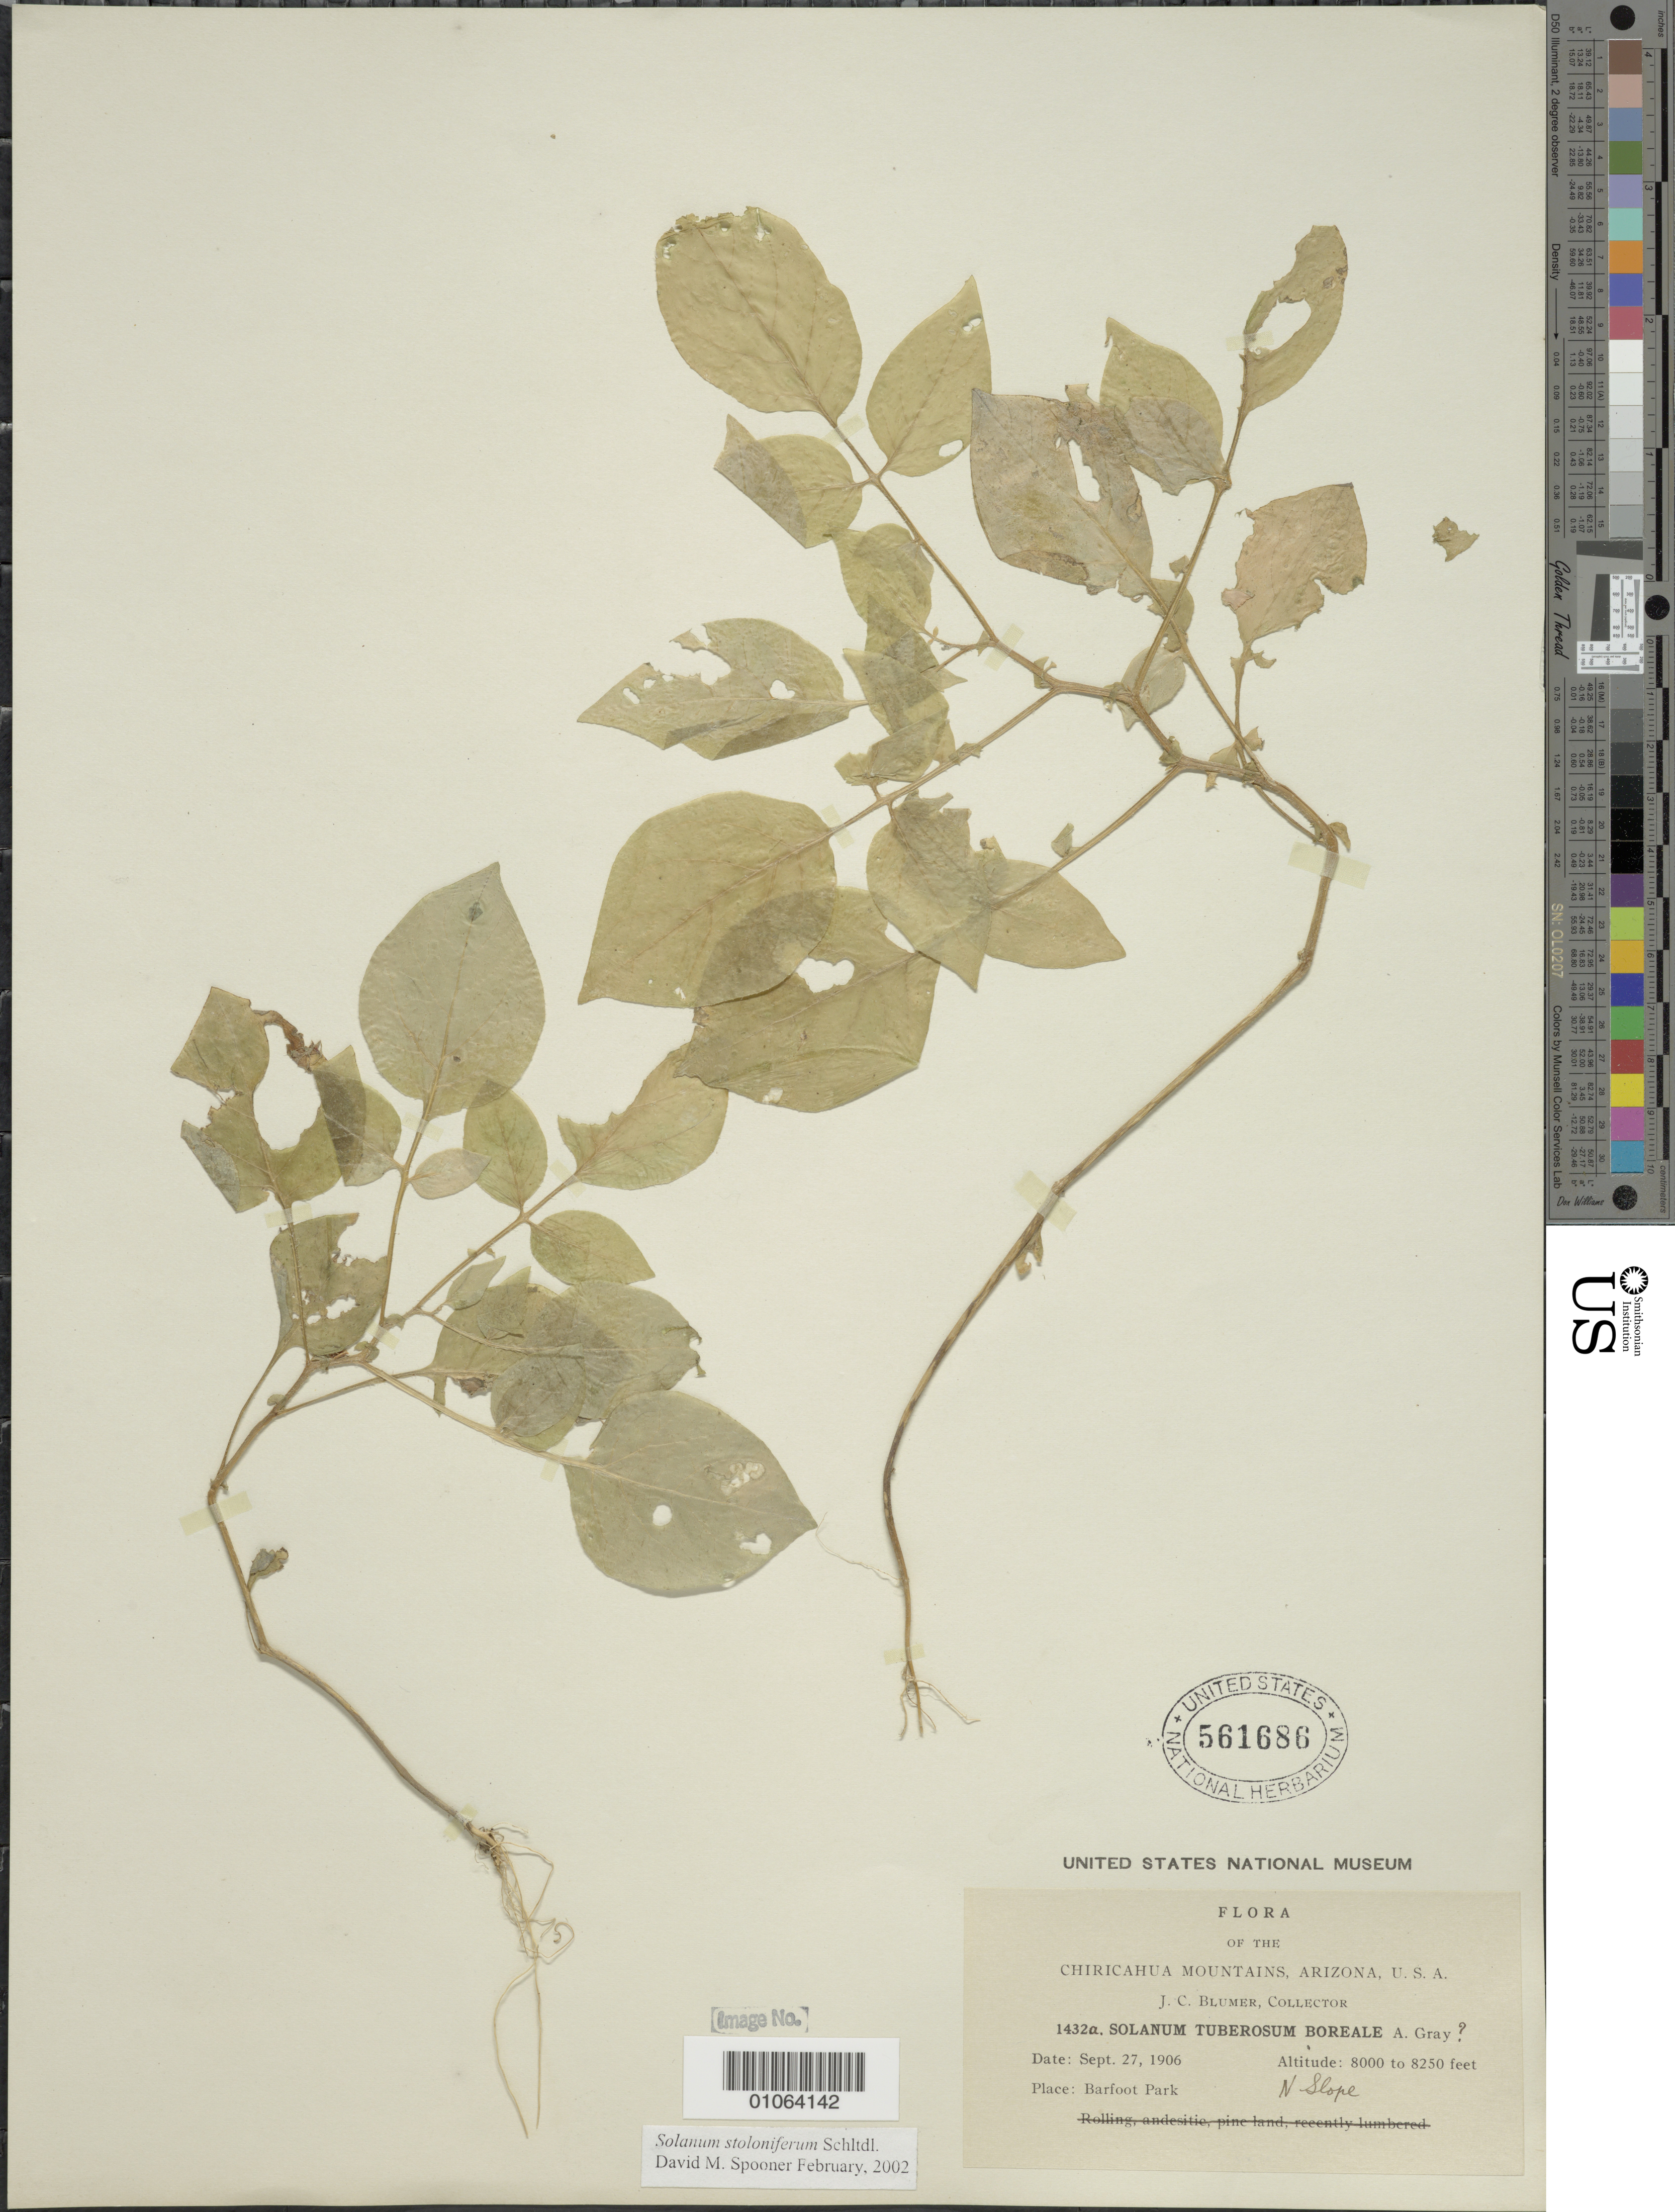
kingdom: Plantae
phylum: Tracheophyta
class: Magnoliopsida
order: Solanales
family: Solanaceae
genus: Solanum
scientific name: Solanum stoloniferum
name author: Schltdl.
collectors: J. C. Blumer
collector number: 1432a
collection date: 1906-09-27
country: United States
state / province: Arizona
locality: Chiricahua Mountains. Barfoot Park. N slope.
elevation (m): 2438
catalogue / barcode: US 561686